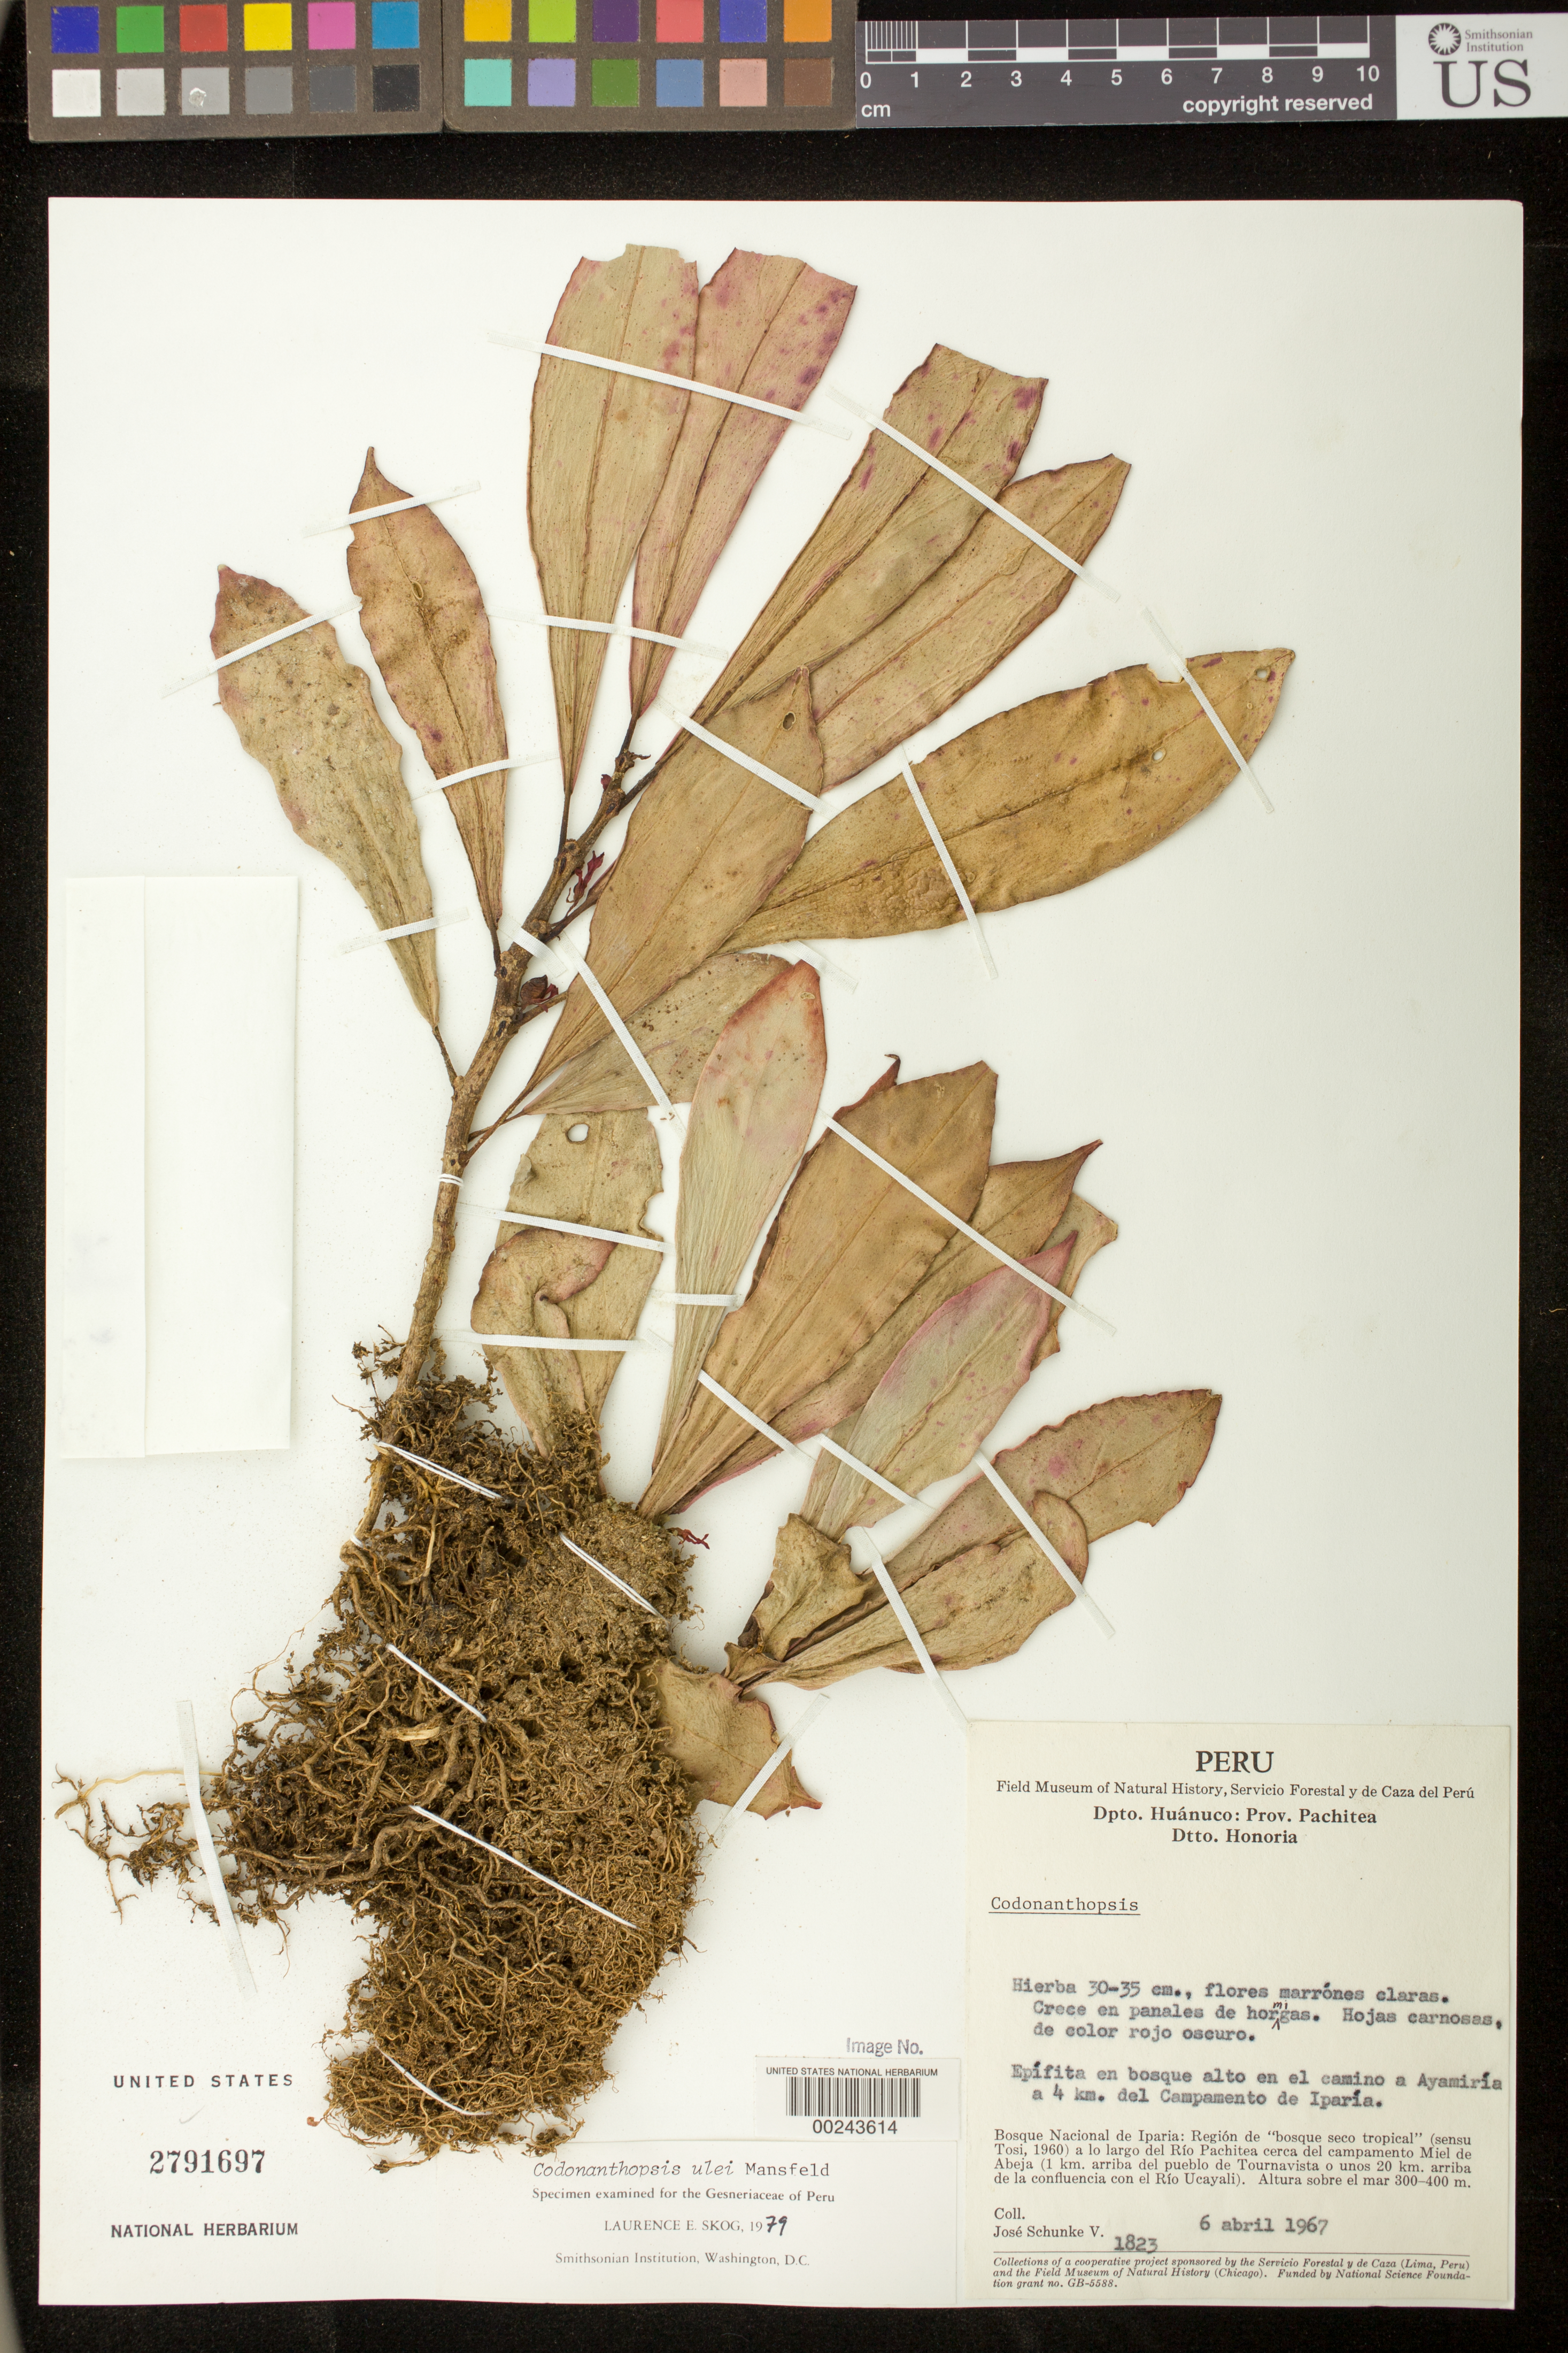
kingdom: Plantae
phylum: Tracheophyta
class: Magnoliopsida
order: Lamiales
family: Gesneriaceae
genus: Codonanthopsis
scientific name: Codonanthopsis ulei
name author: Mansf.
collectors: J. Schunke Vigo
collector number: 1823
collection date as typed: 06 Apr 1967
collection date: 1967-04-06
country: Peru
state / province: Huánuco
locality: Prov. Pachitea, Dtto. Honoria, Bosque Nacional de Iparia, ...on rd to Ayamiria 4 km from Campamento de Iparia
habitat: in tall forest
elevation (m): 300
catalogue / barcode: US 2791697